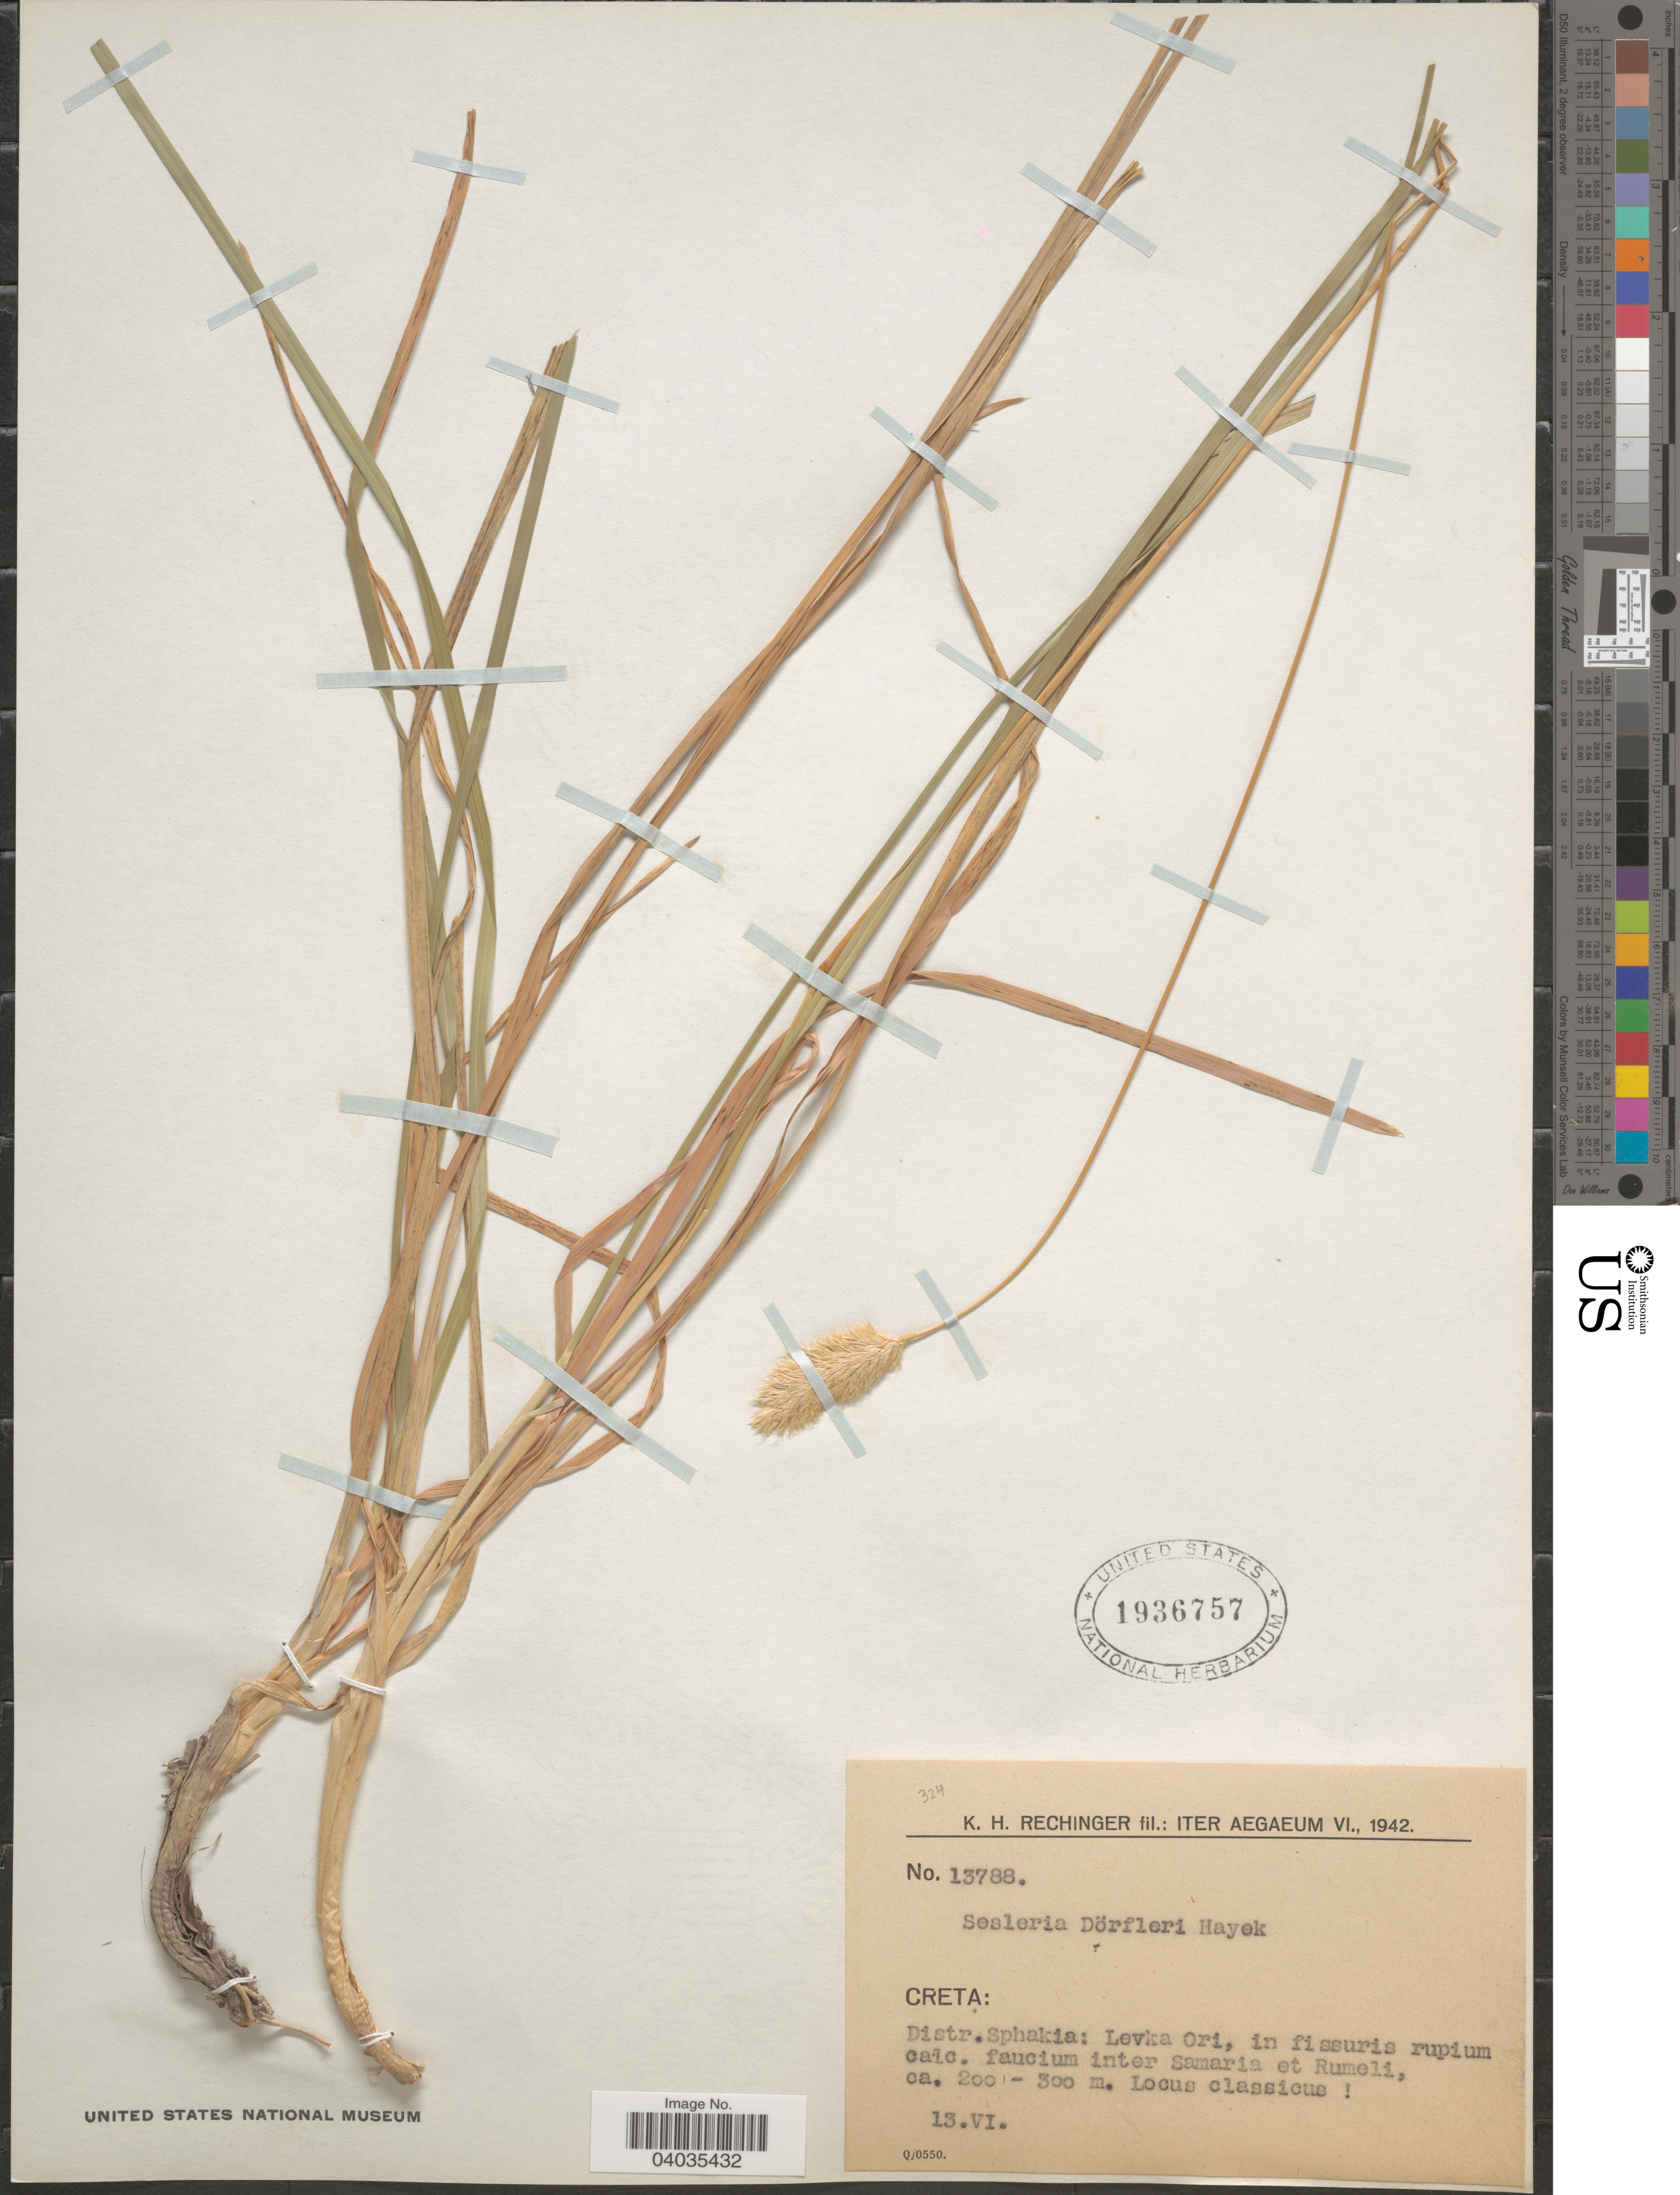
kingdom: Plantae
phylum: Tracheophyta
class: Liliopsida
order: Poales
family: Poaceae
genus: Sesleria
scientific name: Sesleria doerfleri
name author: Hayek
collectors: K. H. Rechinger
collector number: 13788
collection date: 1942-06-13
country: Greece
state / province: Crete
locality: Iter Aegaeum. Creta: Distr. Sphakia: Levka Ori, in fissuris rupium calc. faucium inter Samaria et Rumeli.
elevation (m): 200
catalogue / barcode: US 1936757